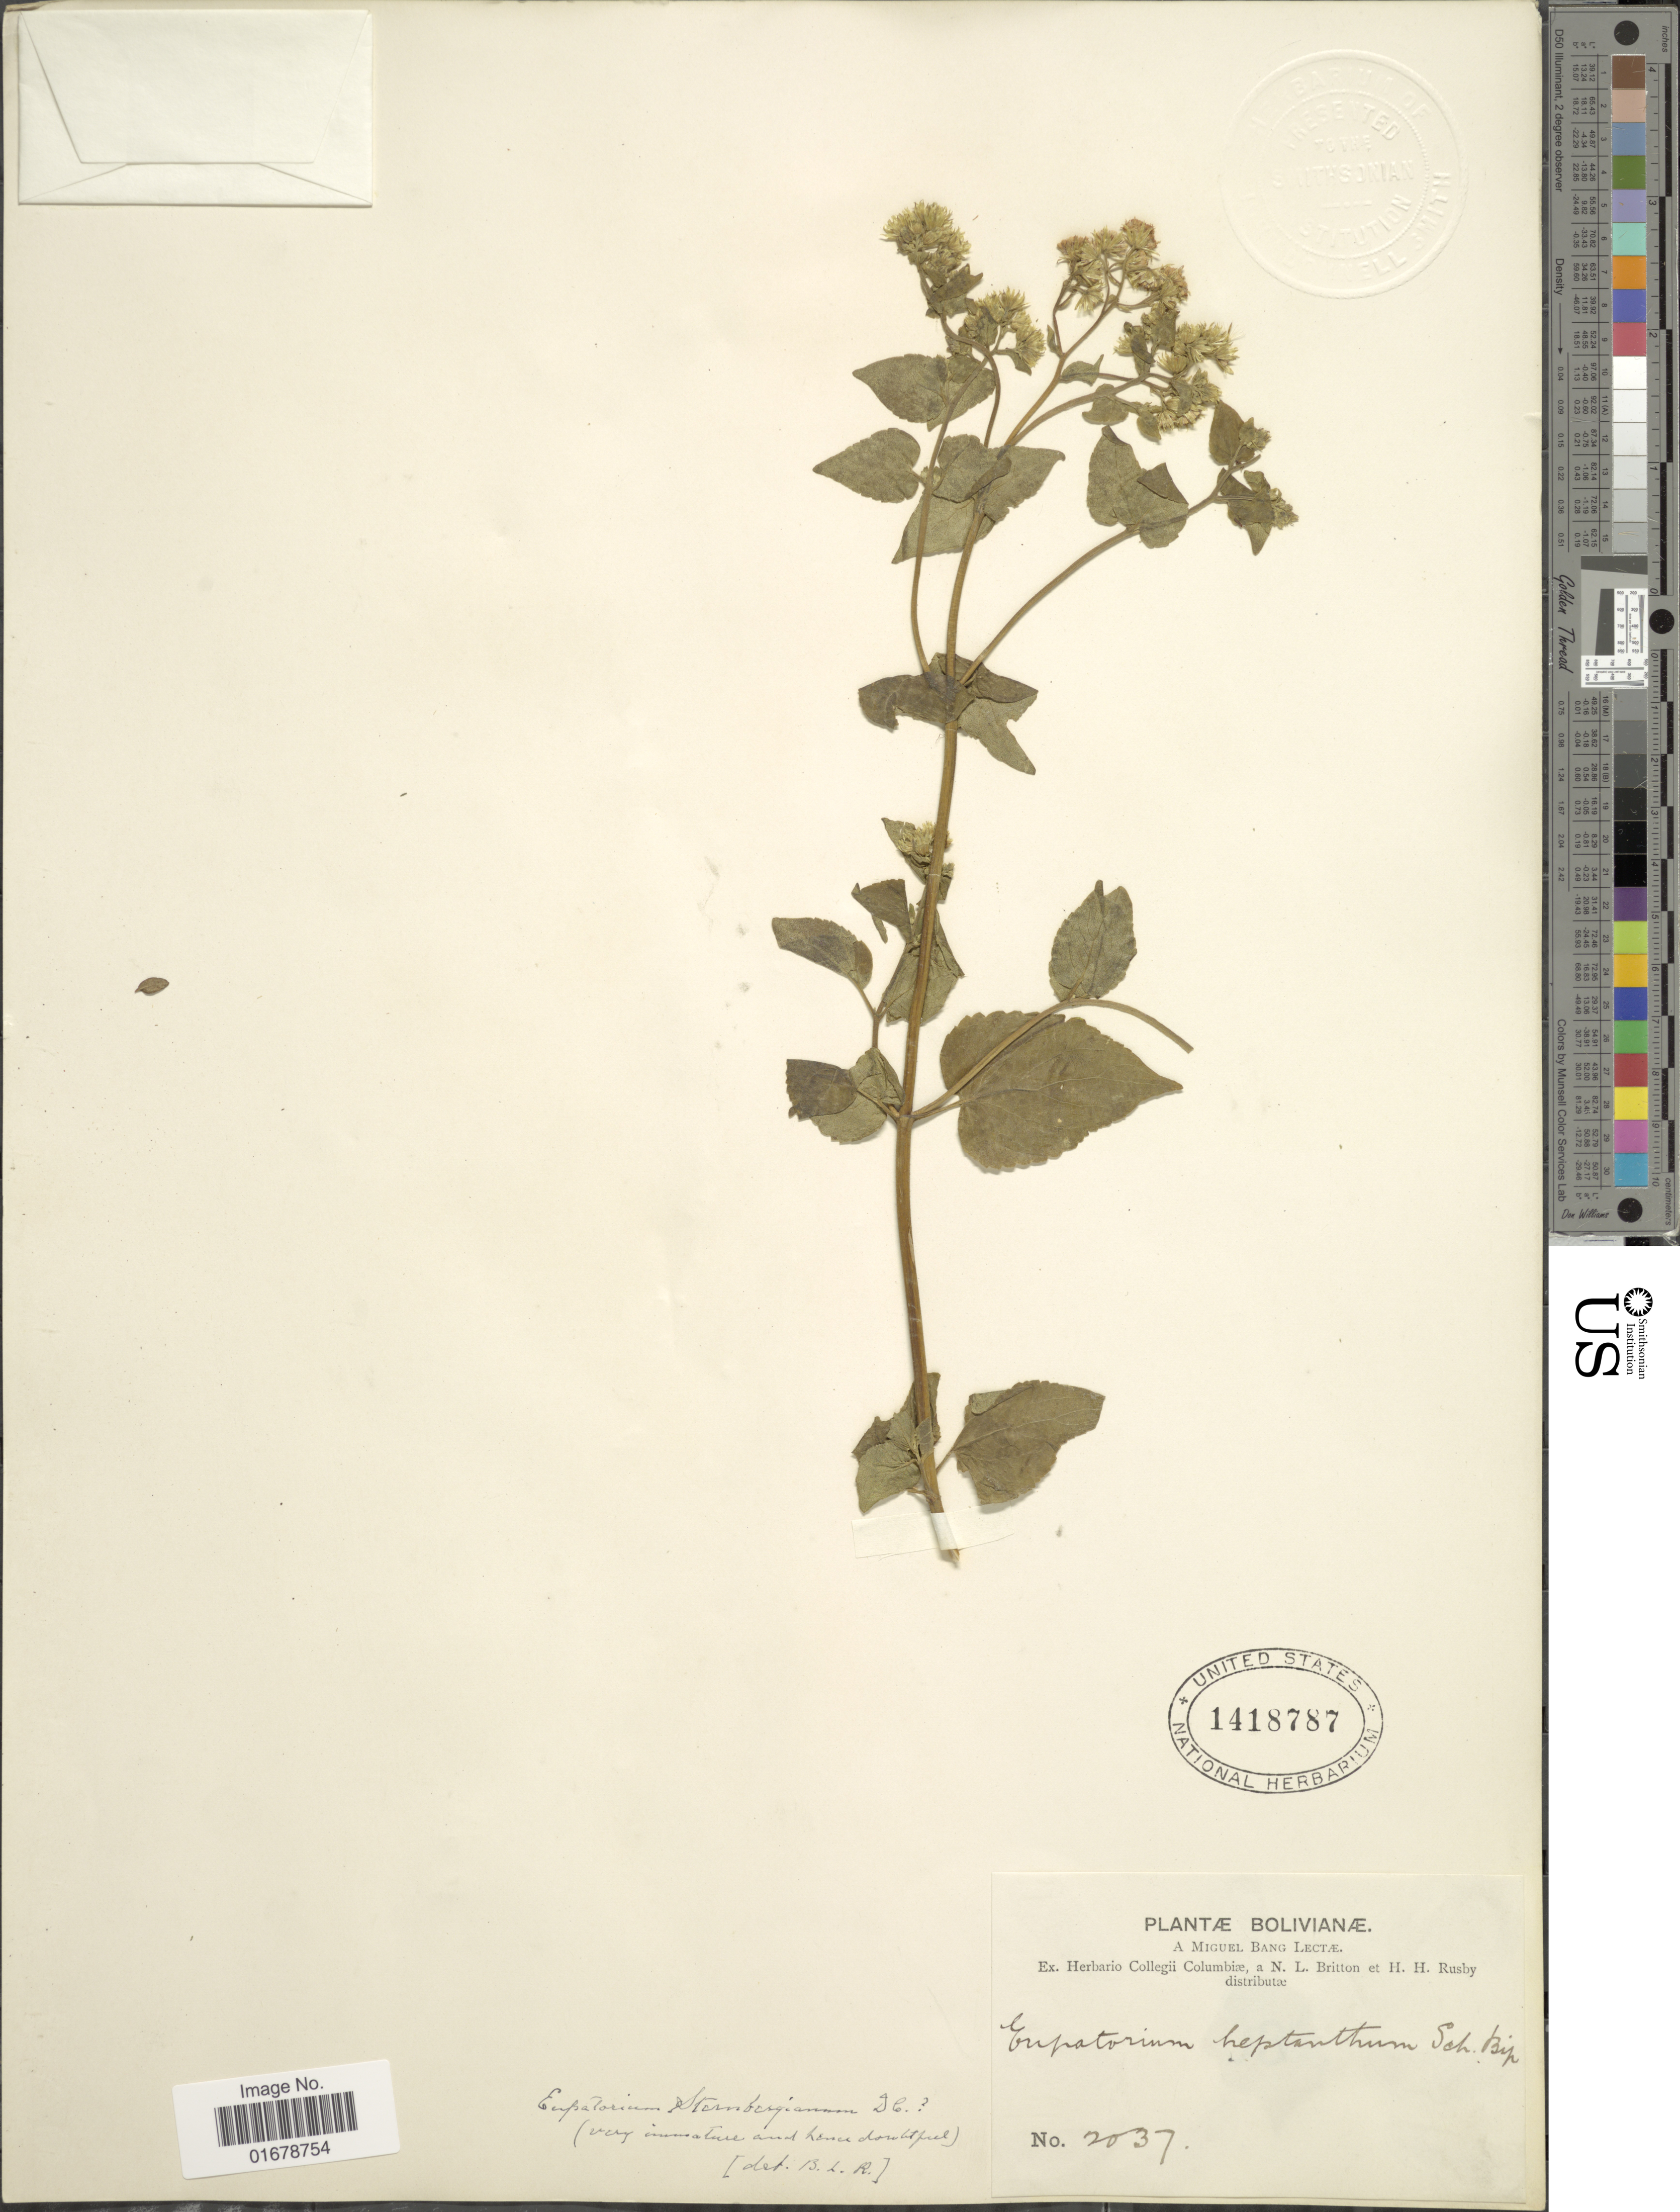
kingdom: Plantae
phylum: Tracheophyta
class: Magnoliopsida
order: Asterales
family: Asteraceae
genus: Ageratina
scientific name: Ageratina sternbergiana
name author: (DC.) R.M. King & H. Rob.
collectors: M. Bang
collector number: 2037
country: Bolivia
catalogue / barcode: US 1418787